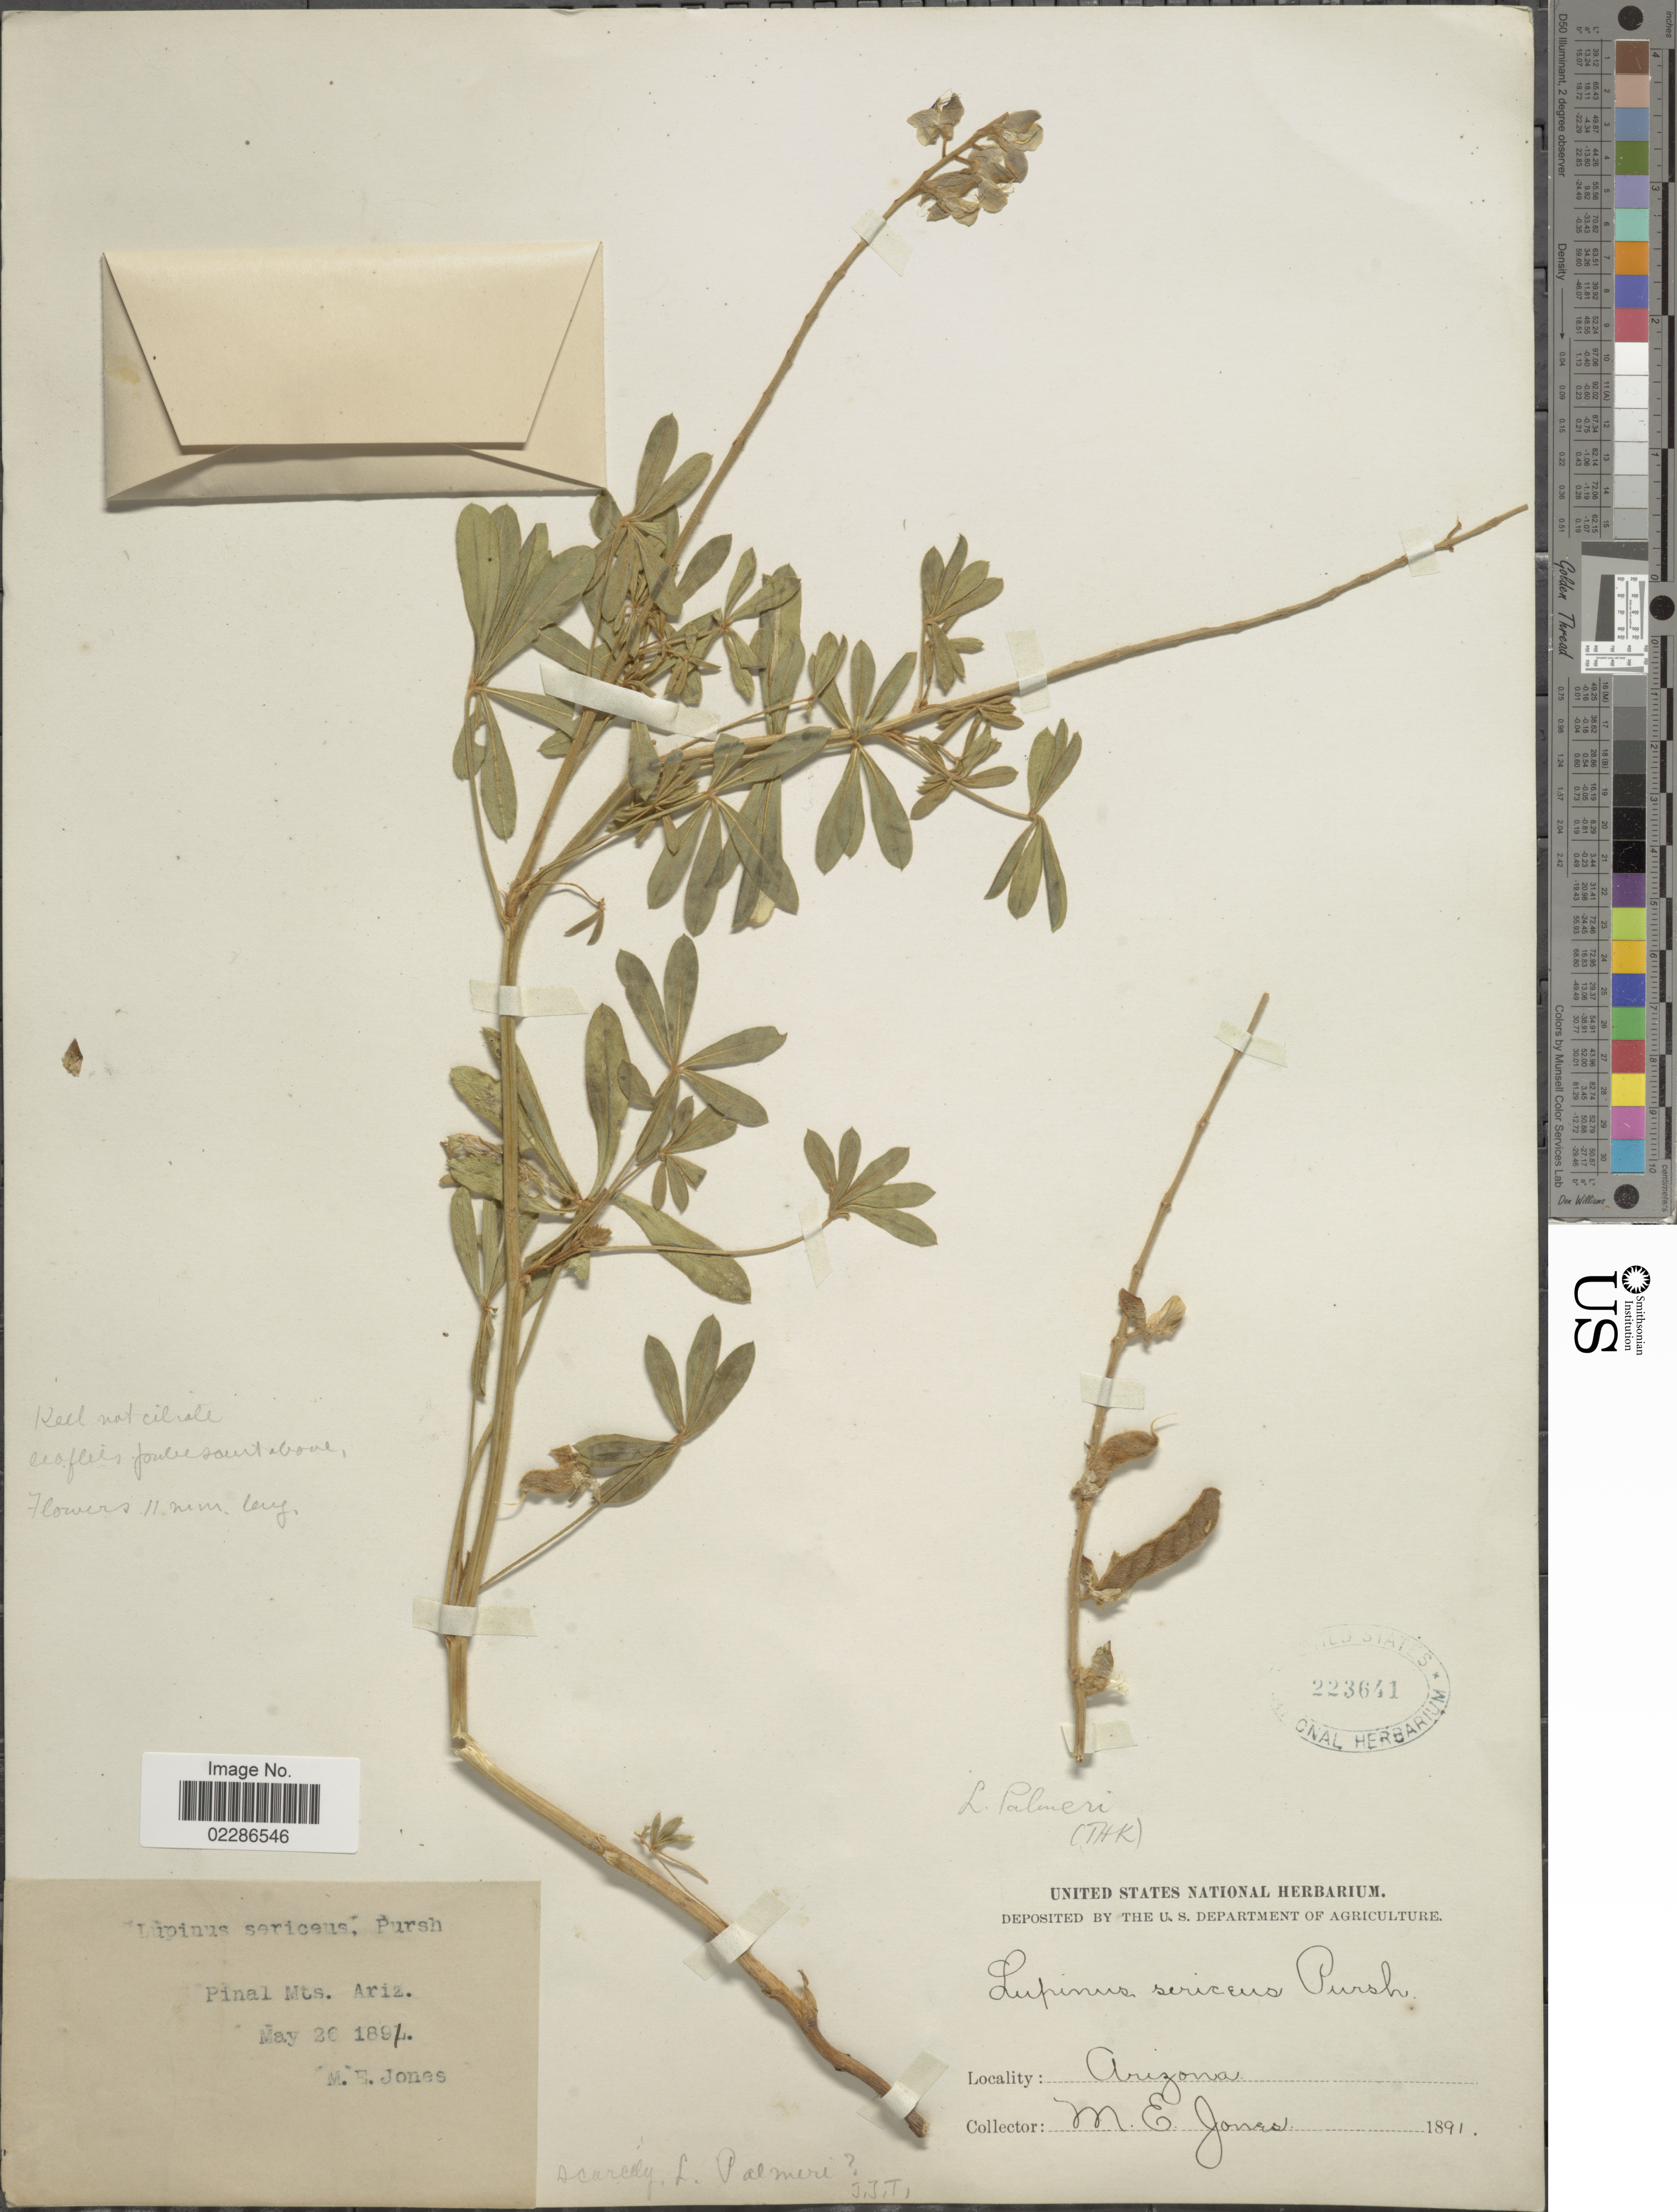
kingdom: Plantae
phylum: Tracheophyta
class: Magnoliopsida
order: Fabales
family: Fabaceae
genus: Lupinus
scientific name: Lupinus palmeri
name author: S. Watson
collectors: M. E. Jones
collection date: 1891-05-26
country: United States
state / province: Arizona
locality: Pinal Mts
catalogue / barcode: US 223641